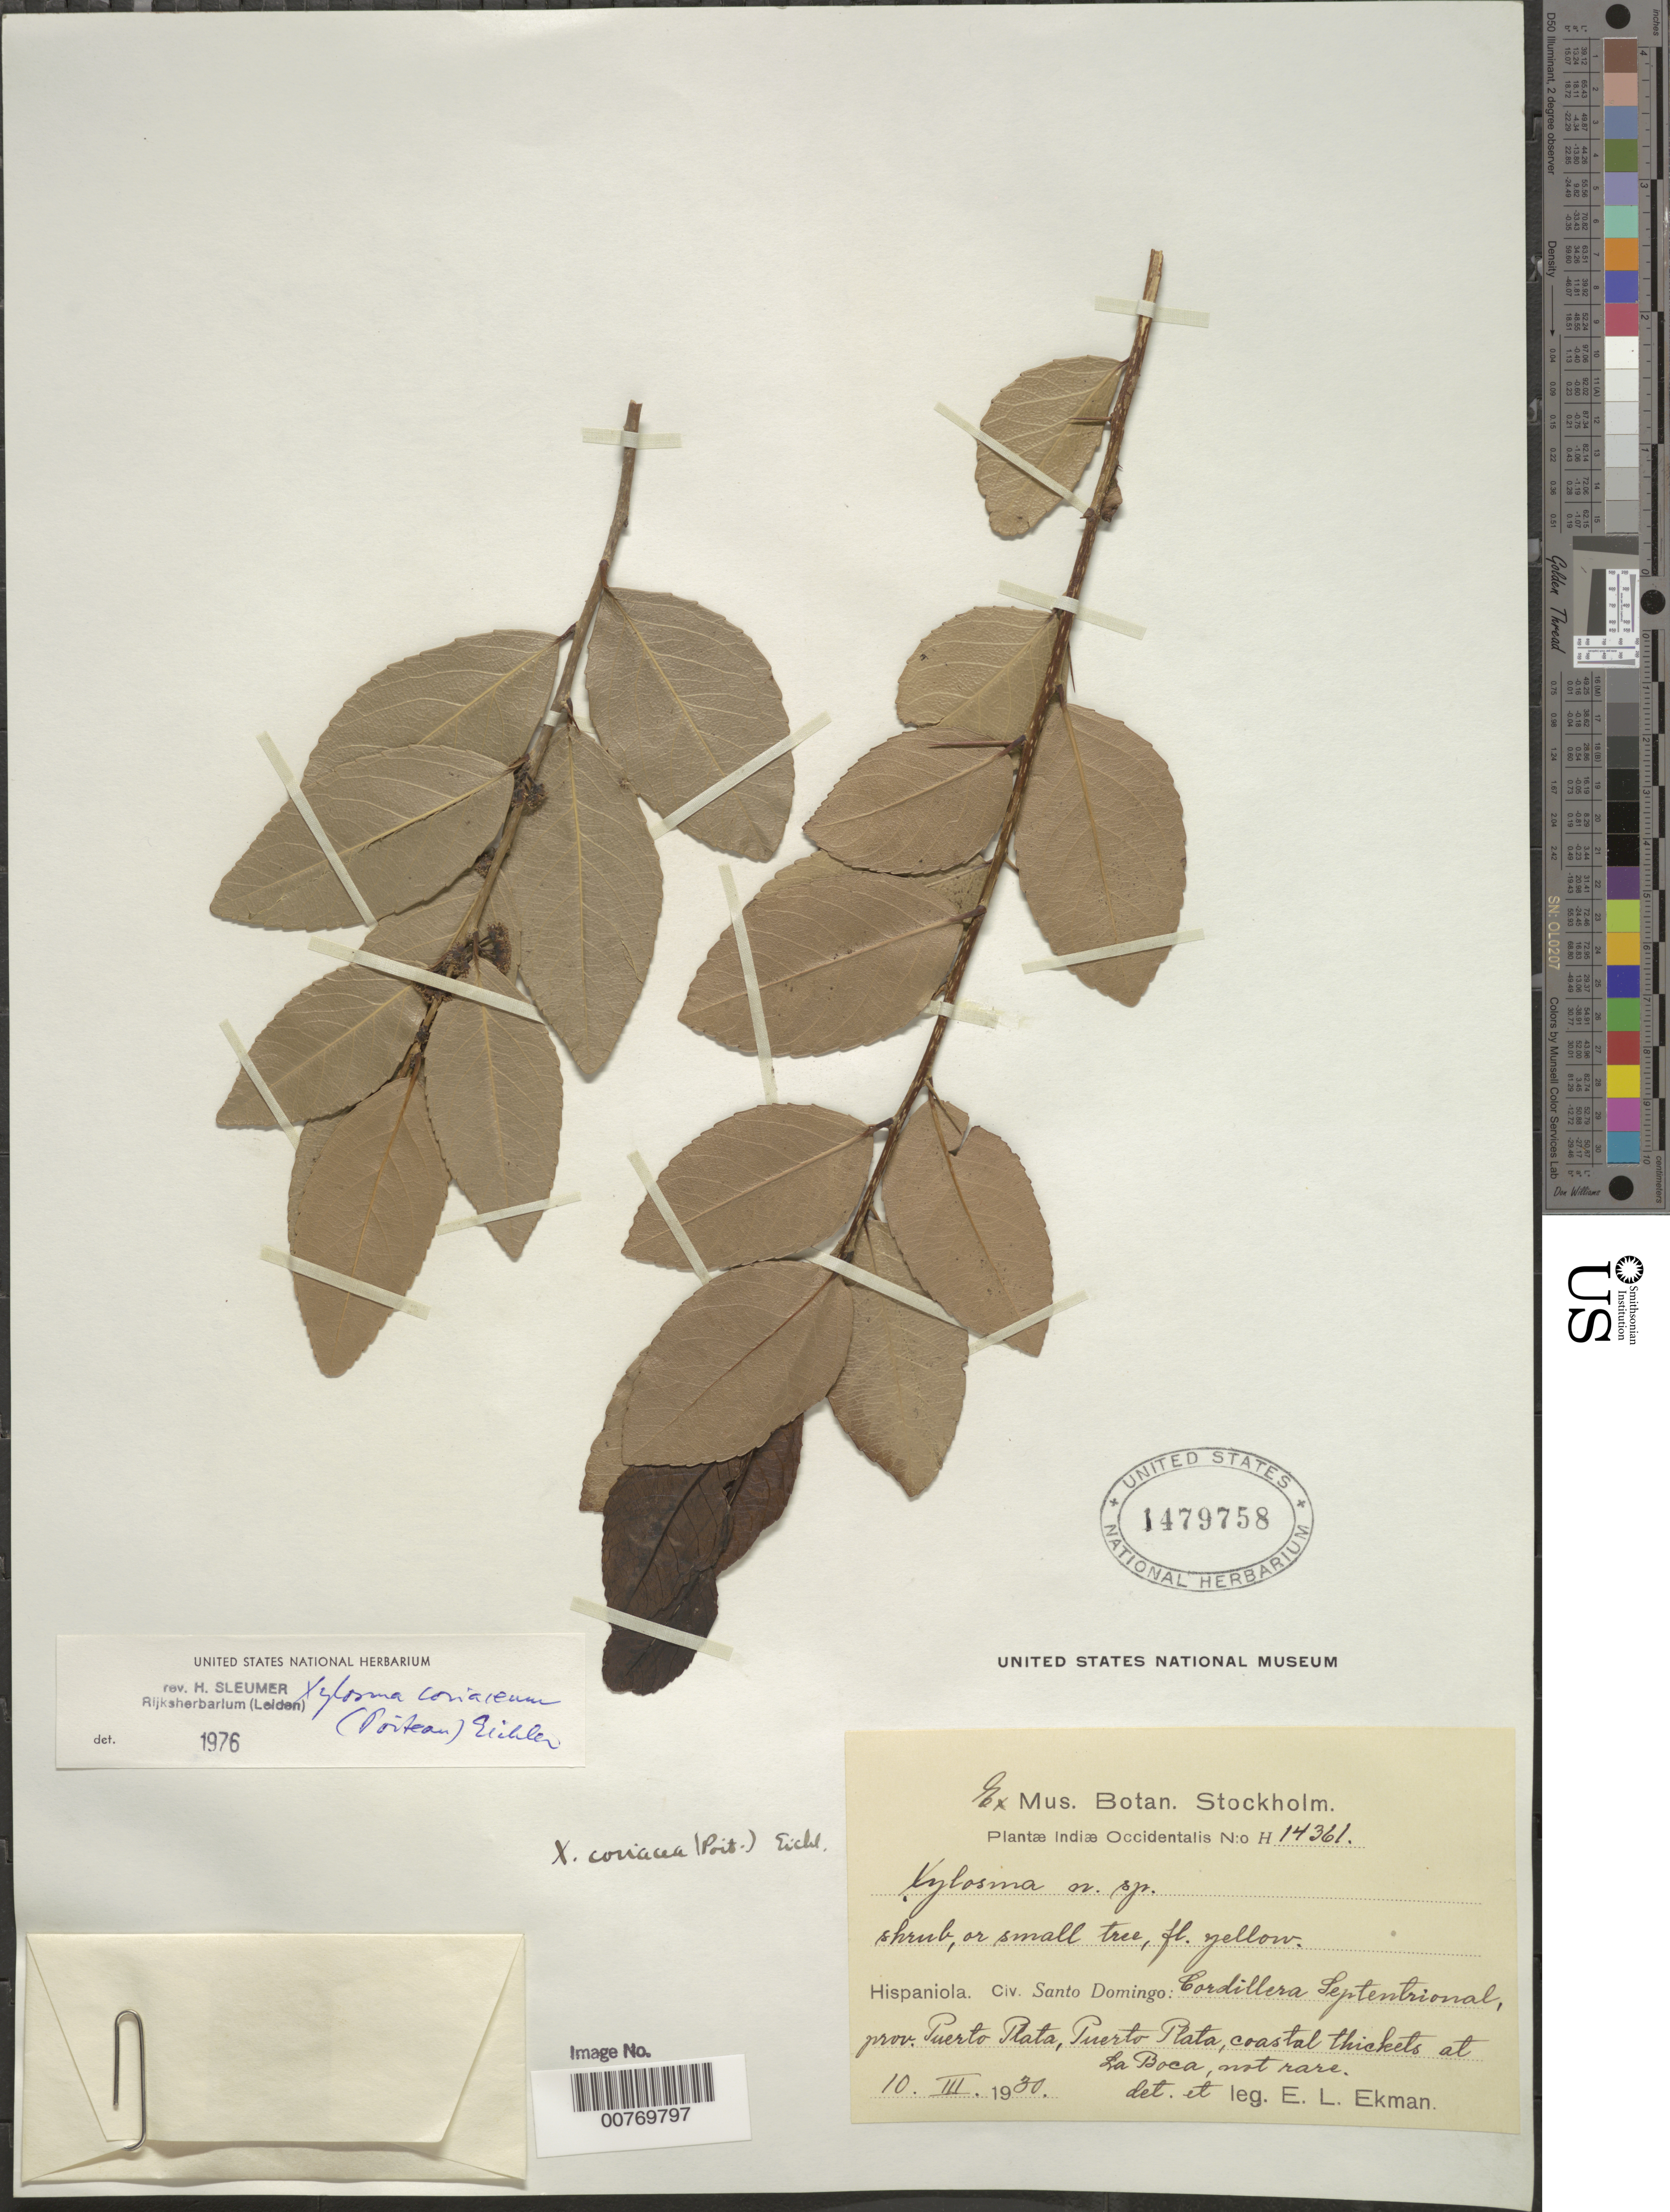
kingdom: Plantae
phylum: Tracheophyta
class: Magnoliopsida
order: Malpighiales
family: Salicaceae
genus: Xylosma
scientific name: Xylosma coriacea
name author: (Poit.) Eichler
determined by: Sleumer, H. O.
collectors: E. L. Ekman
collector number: H 14361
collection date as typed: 10 Mar 1930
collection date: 1930-03-10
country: Dominican Republic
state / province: Puerto Plata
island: Hispaniola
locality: Cordillera Septentrional, Puerto Plata, at La Boca.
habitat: Coastal thickets.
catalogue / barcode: US 1479758